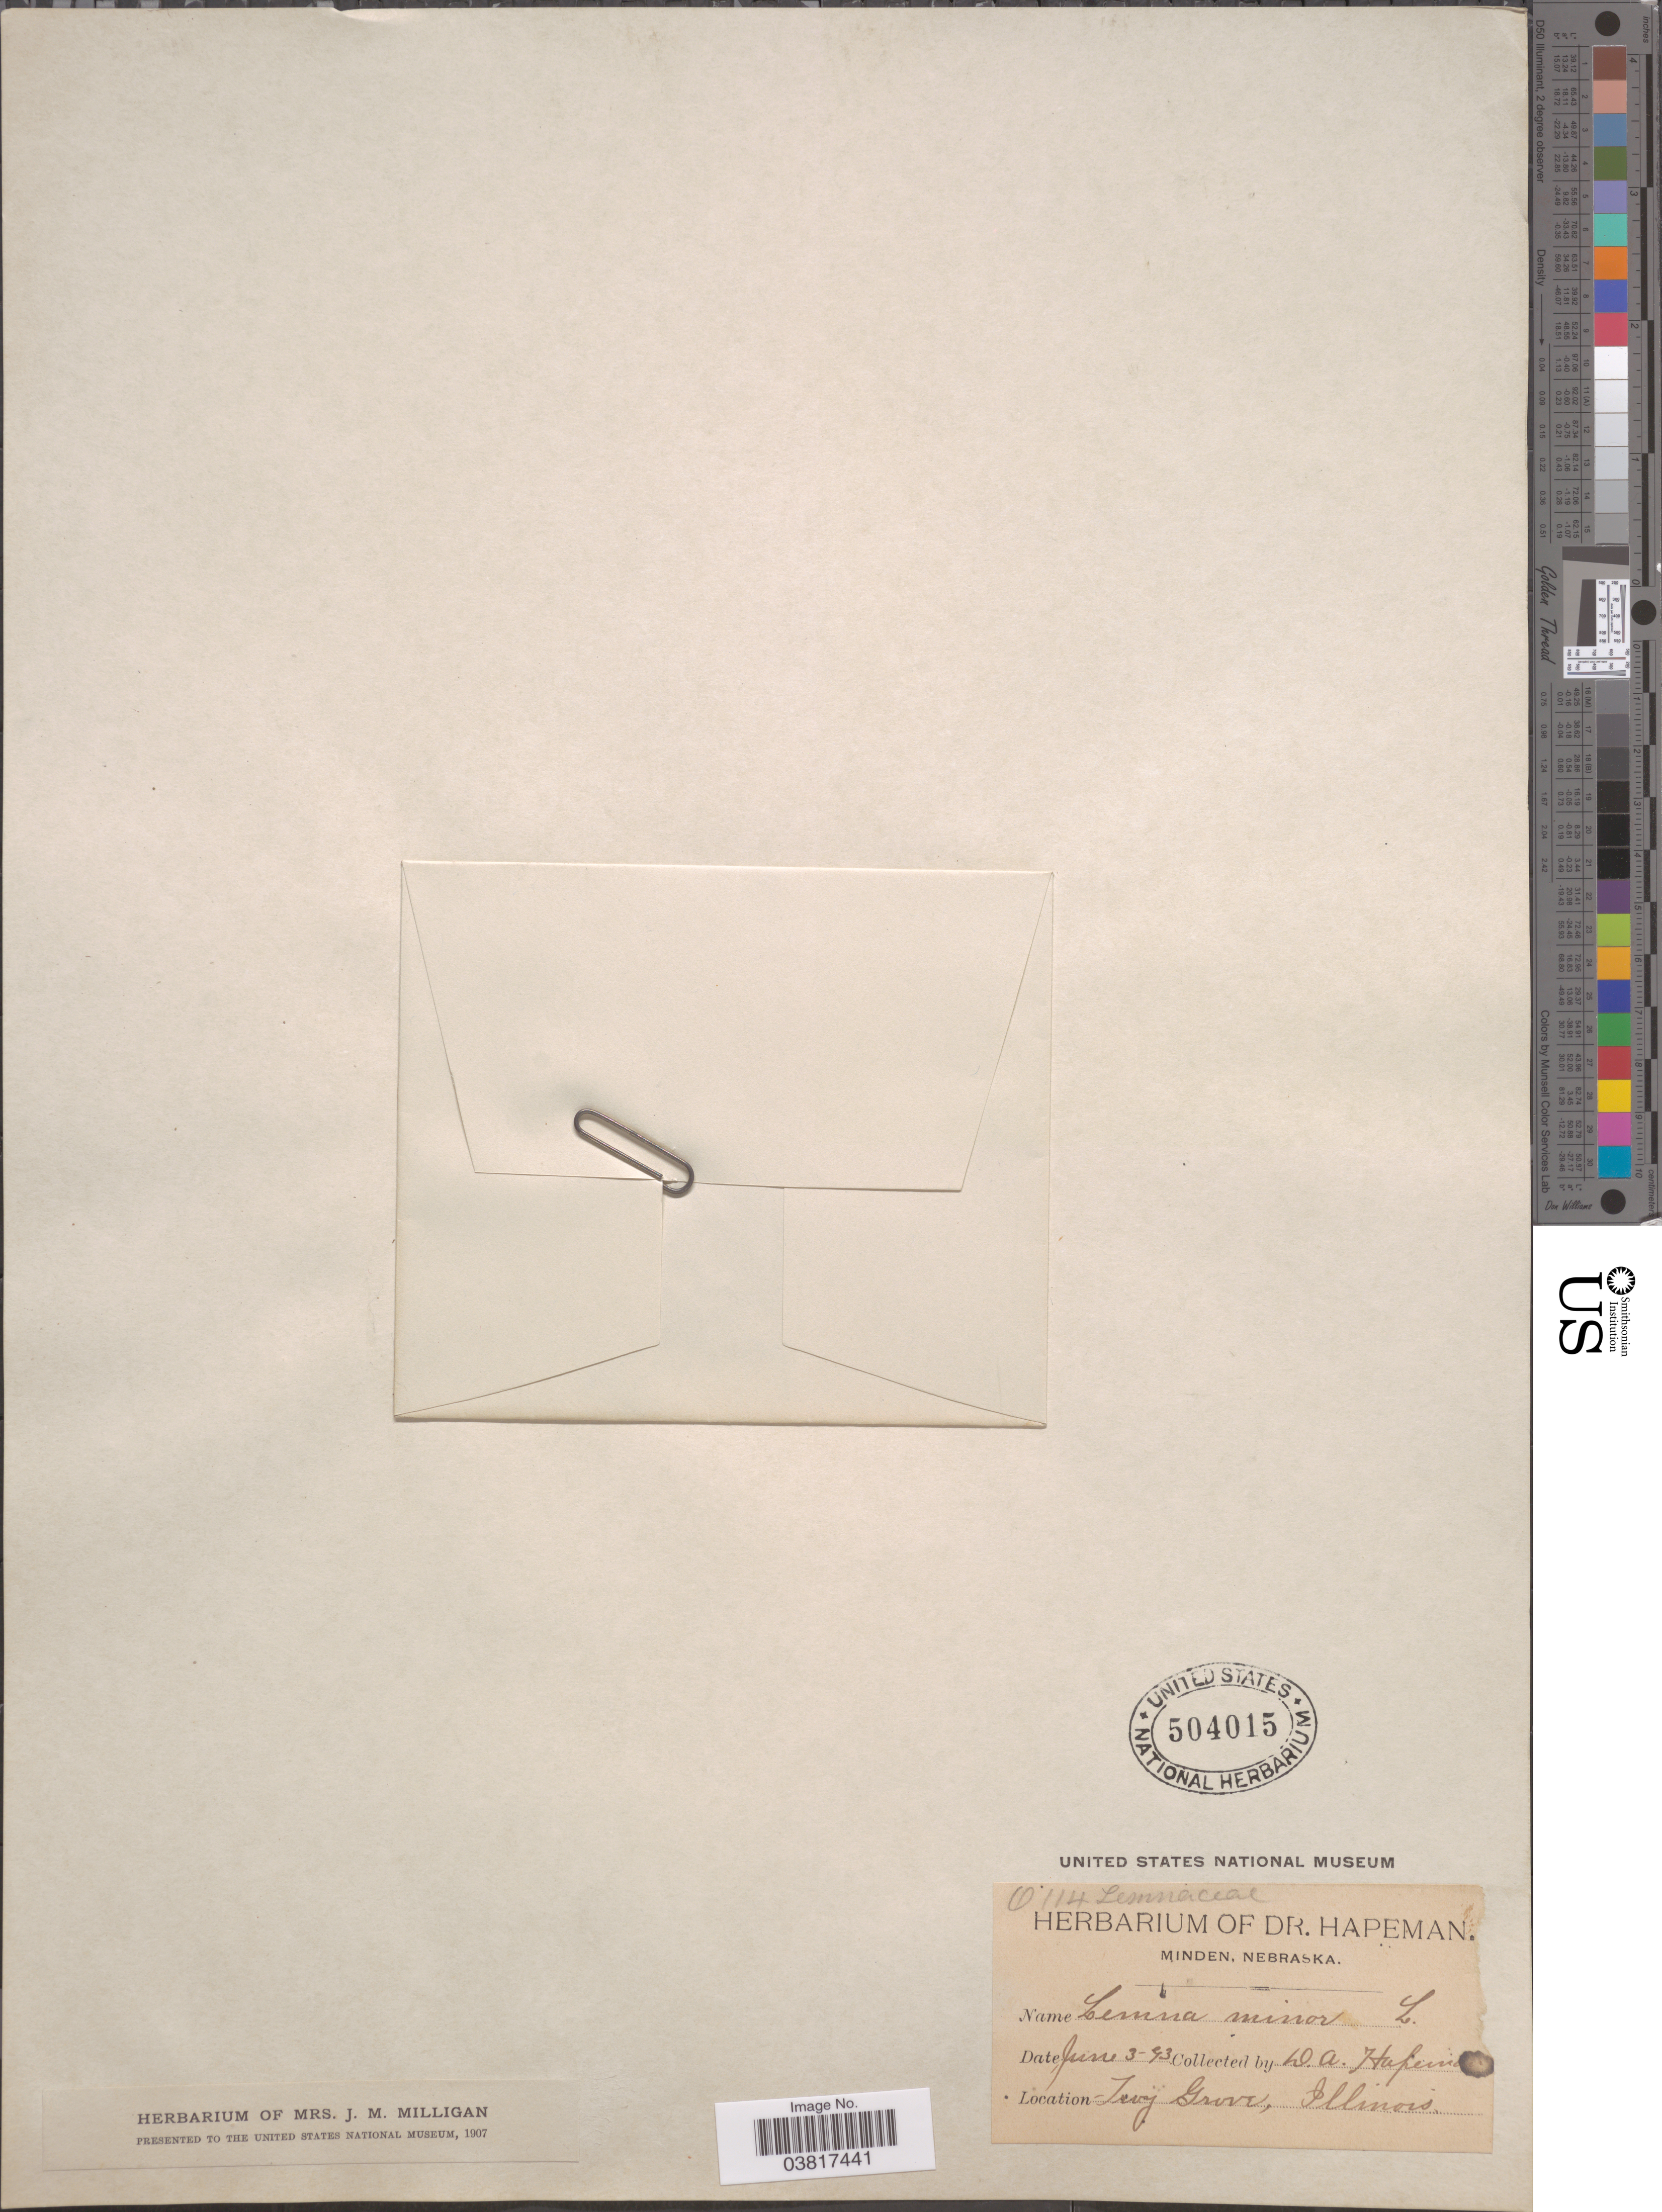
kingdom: Plantae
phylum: Tracheophyta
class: Liliopsida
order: Alismatales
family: Araceae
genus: Lemna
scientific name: Lemna minor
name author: L.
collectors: D. Hapeman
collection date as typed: Transcribed d/m/y: 3/6/43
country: United States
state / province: Illinois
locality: Troy Grove.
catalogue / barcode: US 504015